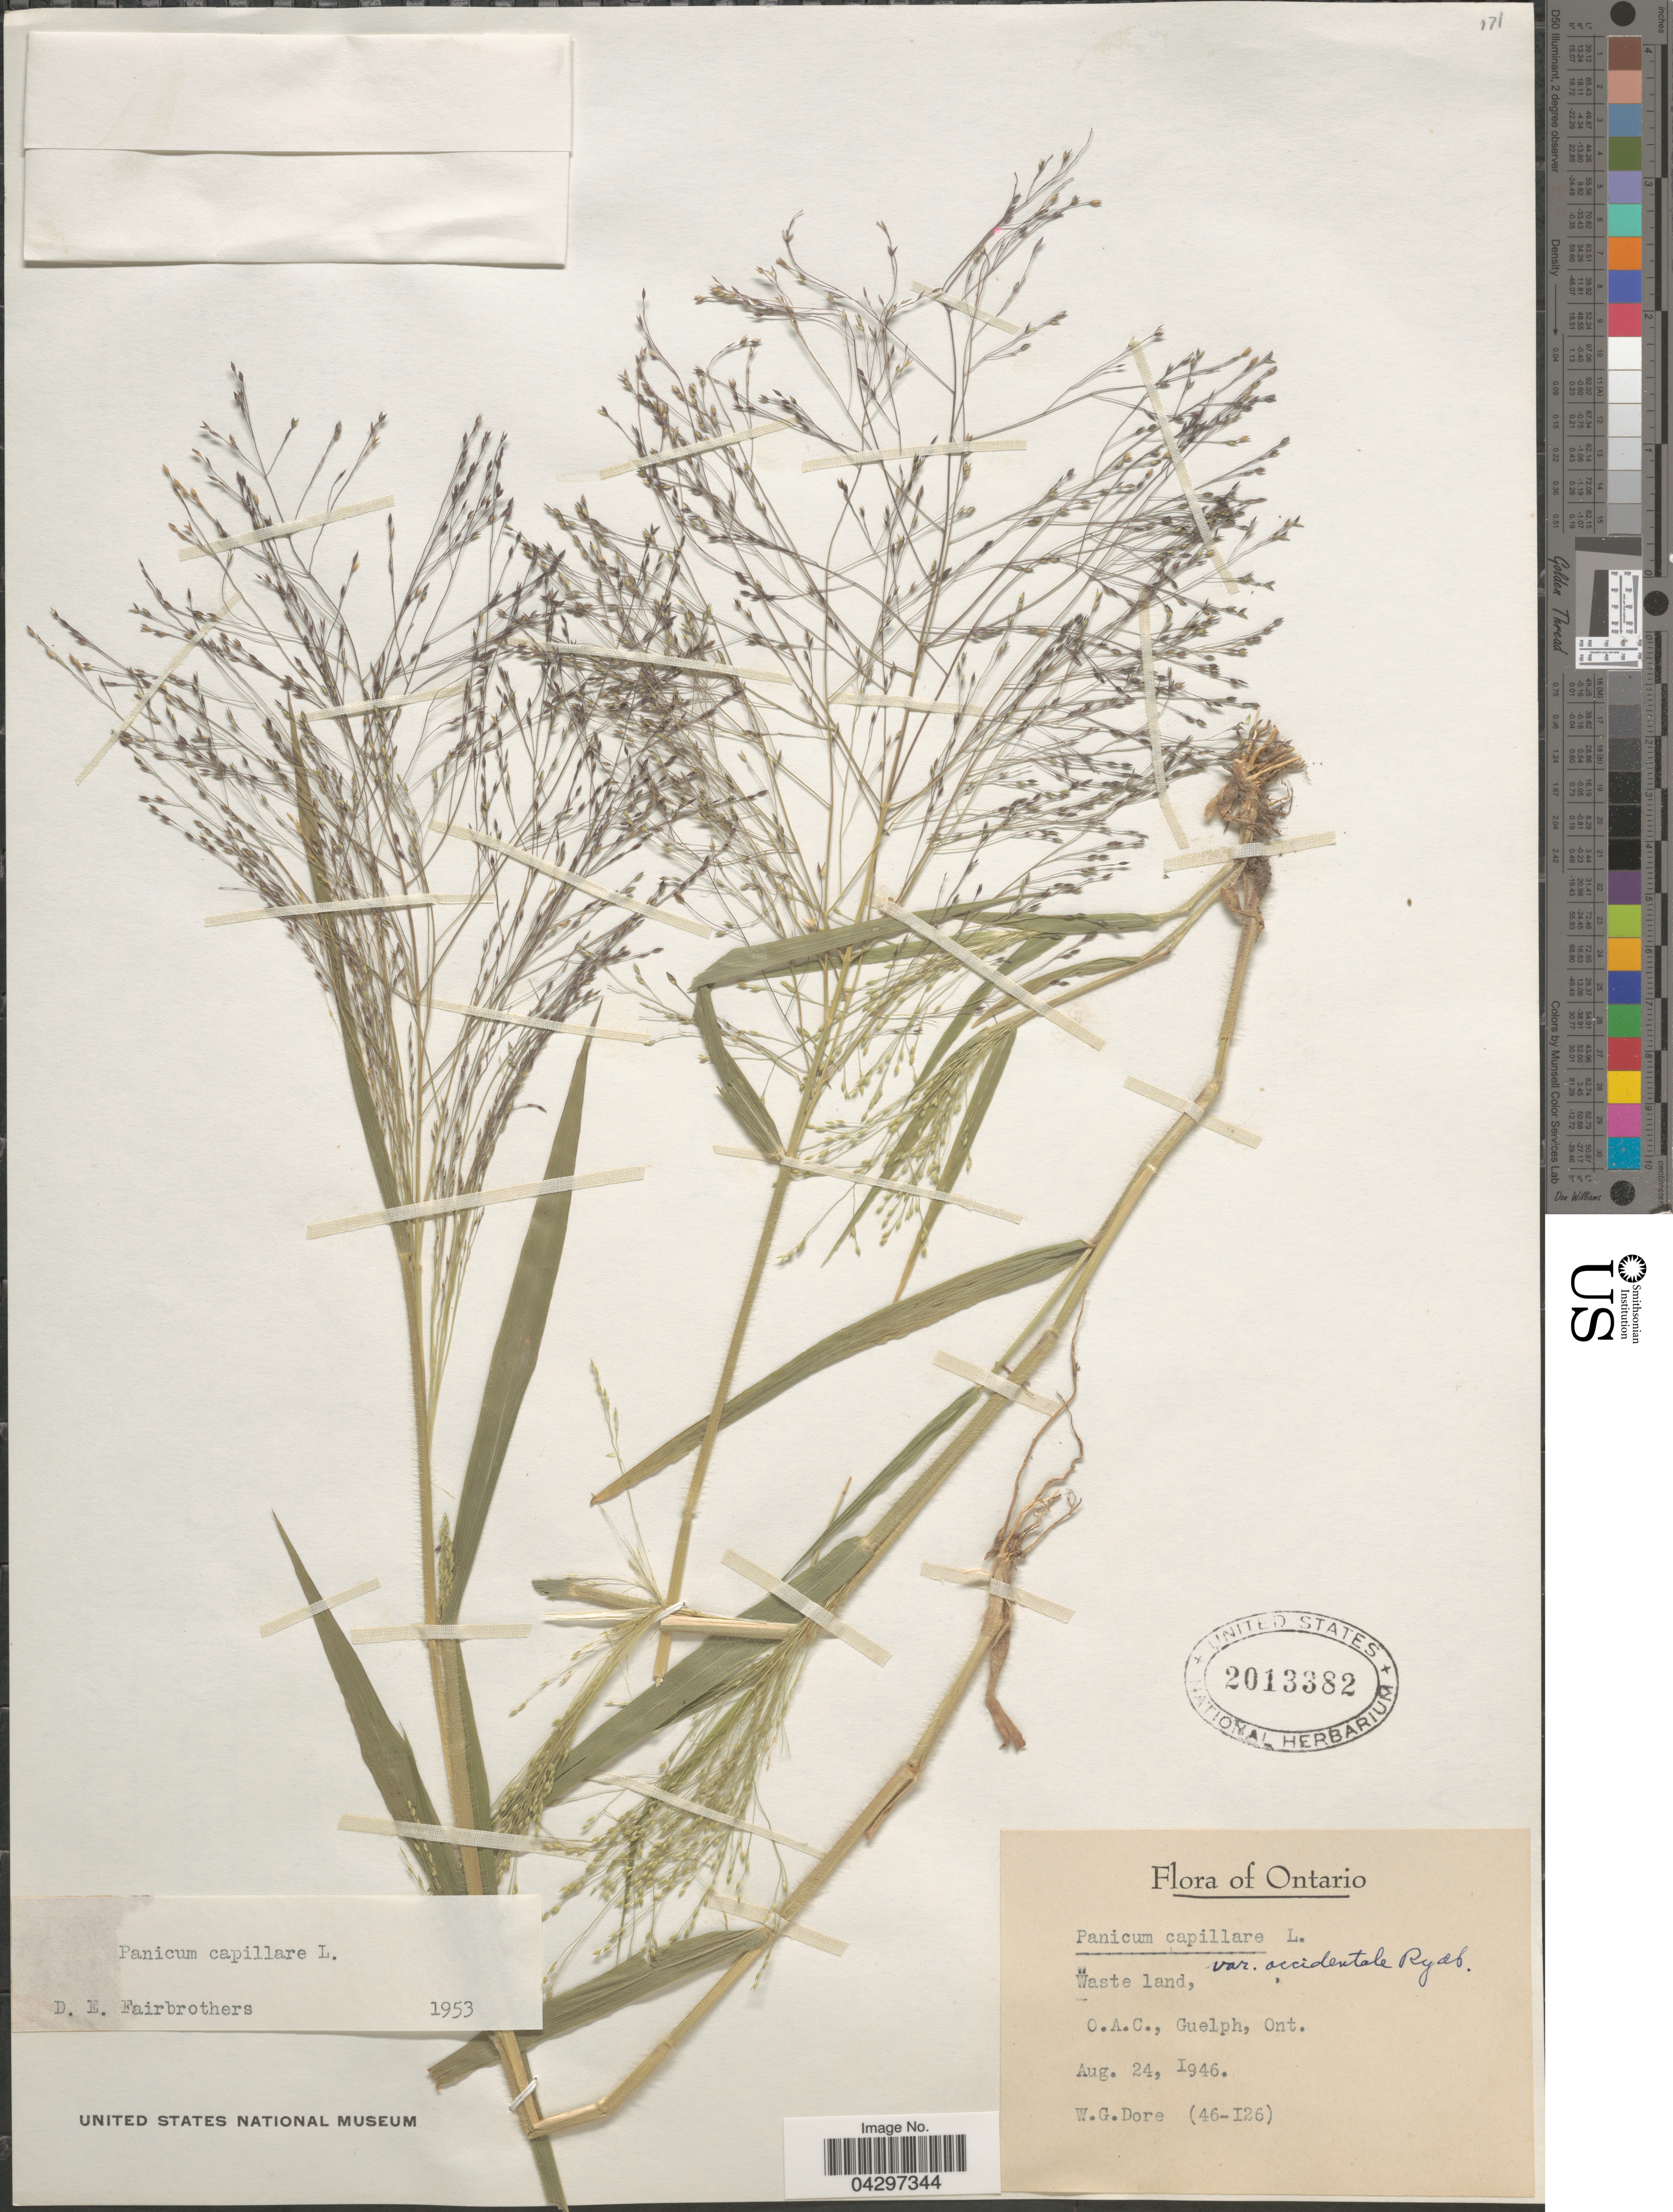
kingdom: Plantae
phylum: Tracheophyta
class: Liliopsida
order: Poales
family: Poaceae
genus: Panicum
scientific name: Panicum capillare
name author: L.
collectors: W. Dore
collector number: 46-126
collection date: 1946-08-24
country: Canada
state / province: Ontario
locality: Wast eland, O.A.C., Guelph.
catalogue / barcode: US 2013382